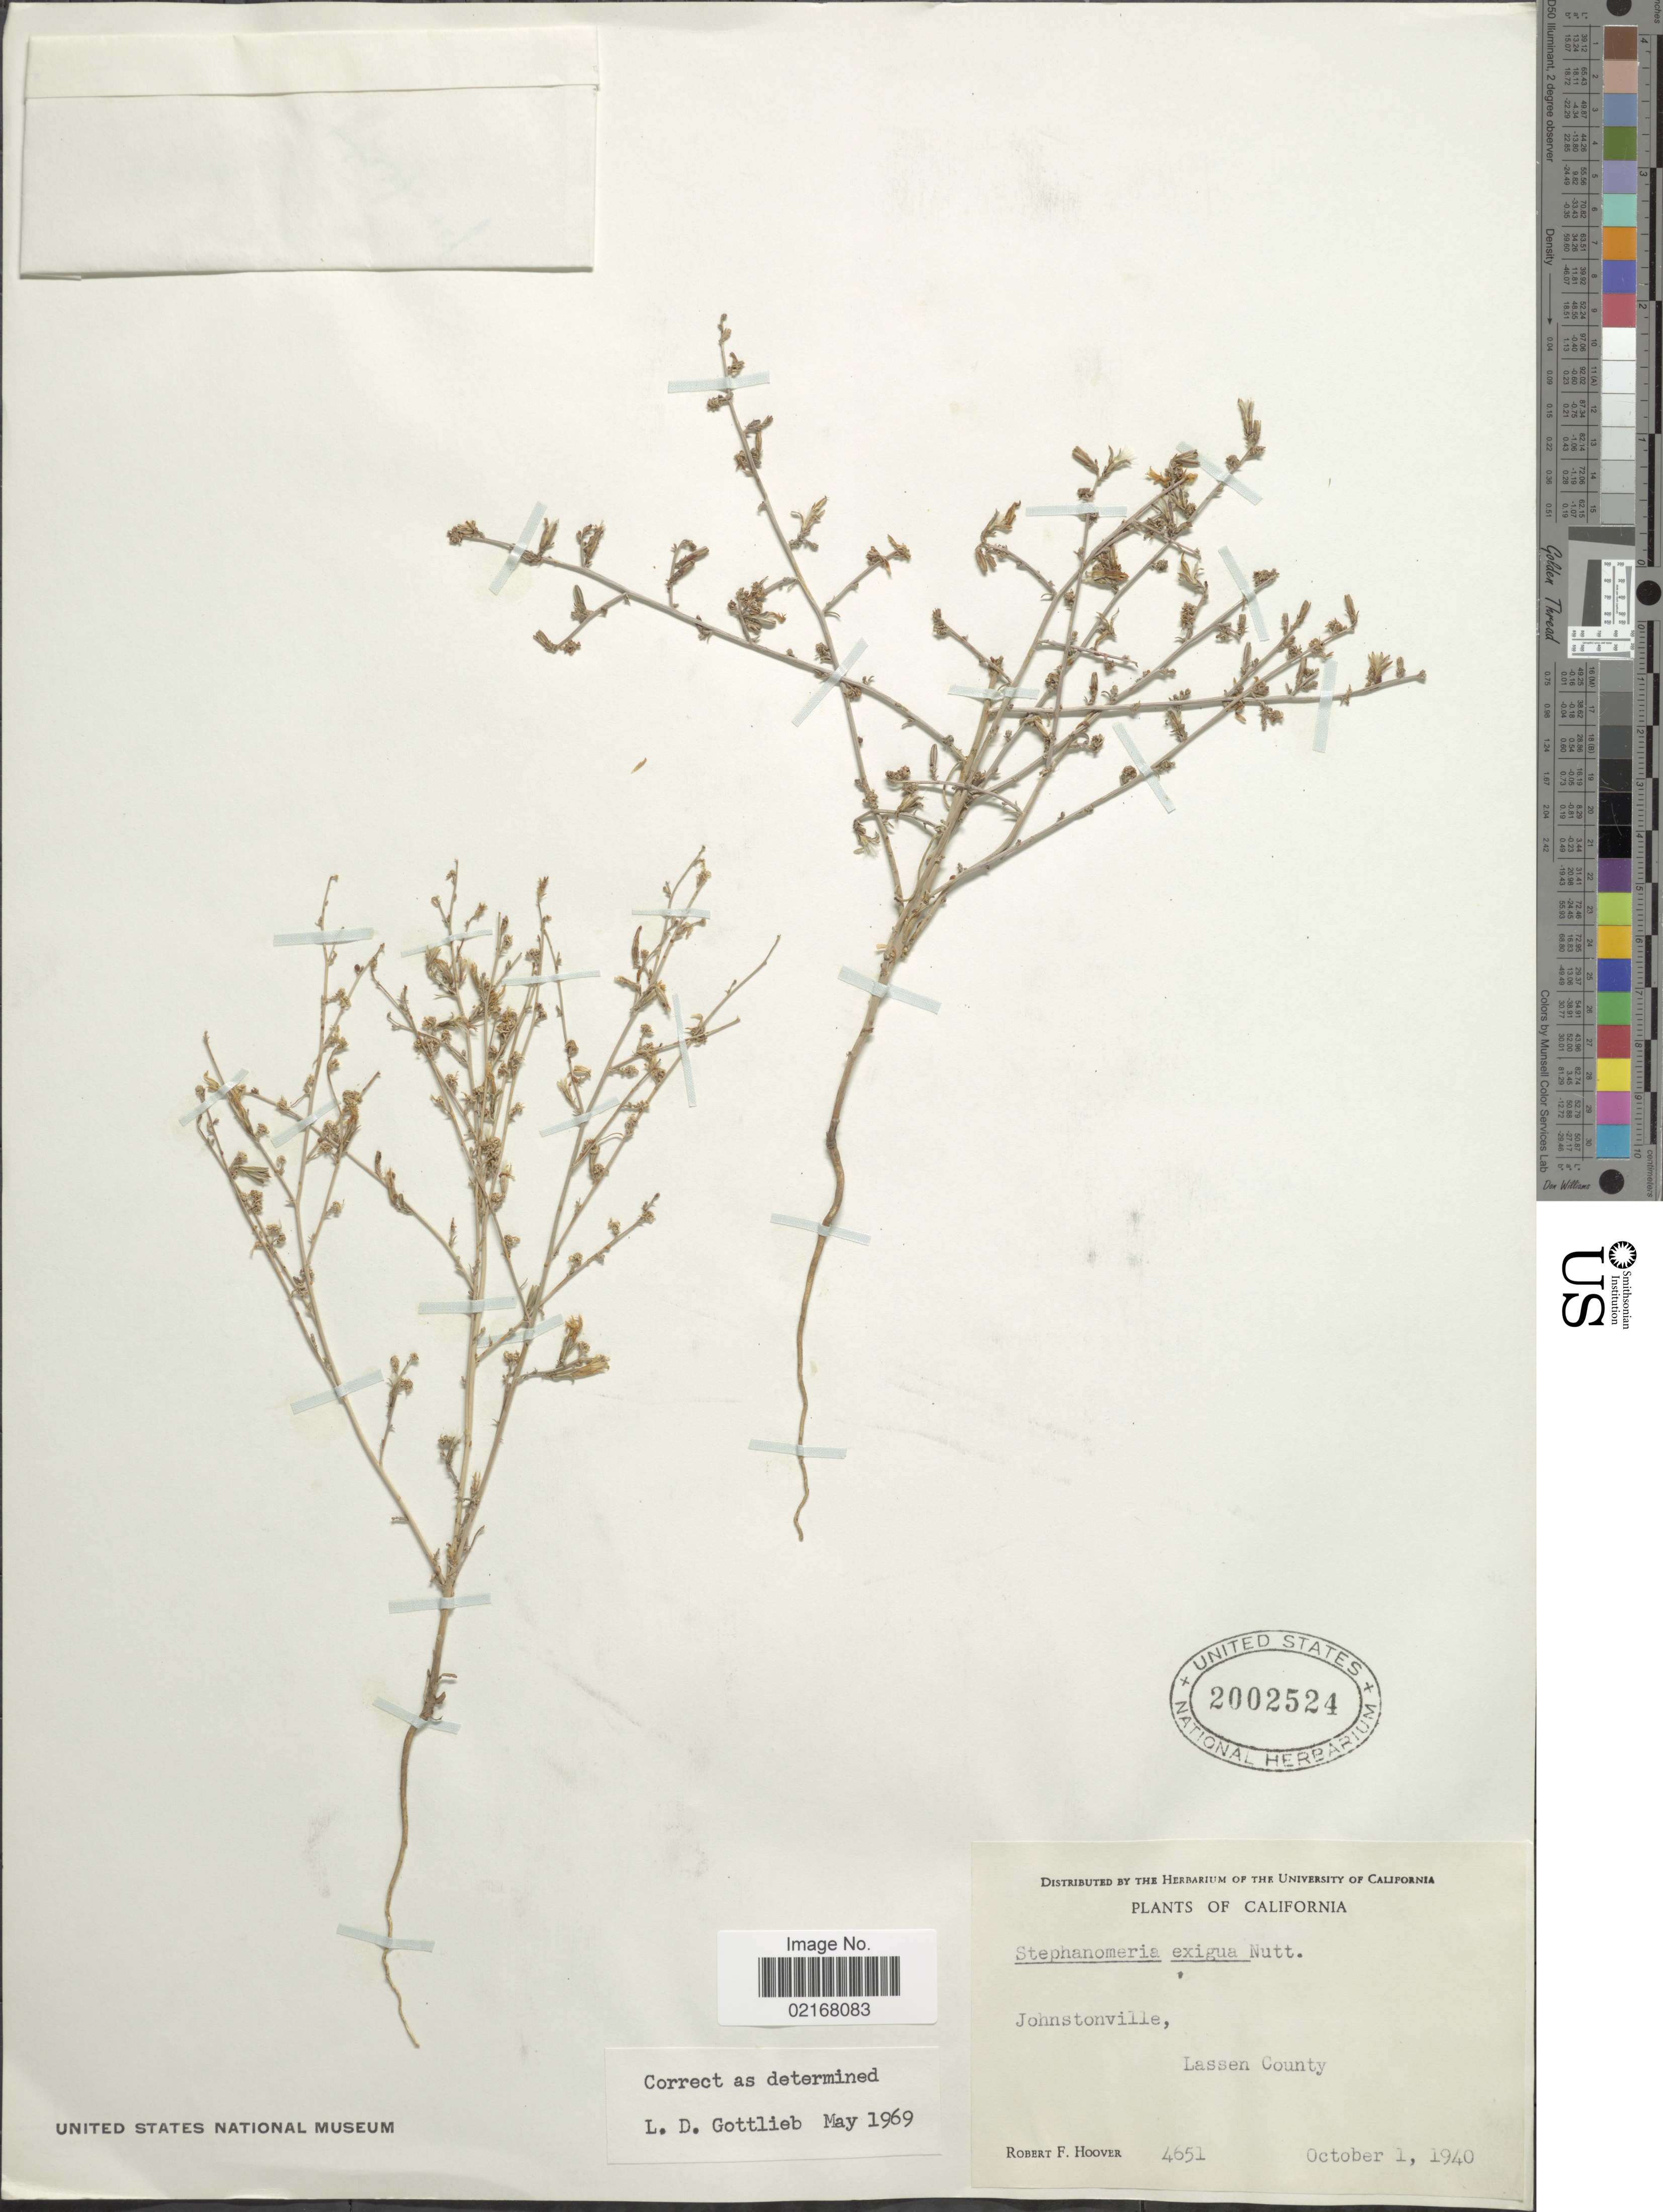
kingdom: Plantae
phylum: Tracheophyta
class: Magnoliopsida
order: Asterales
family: Asteraceae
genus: Stephanomeria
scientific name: Stephanomeria exigua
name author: Nutt.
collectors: R. F. Hoover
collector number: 4651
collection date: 1940-10-01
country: United States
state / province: California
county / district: Lassen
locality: Johnstonville, Lassen County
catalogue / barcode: US 2002524